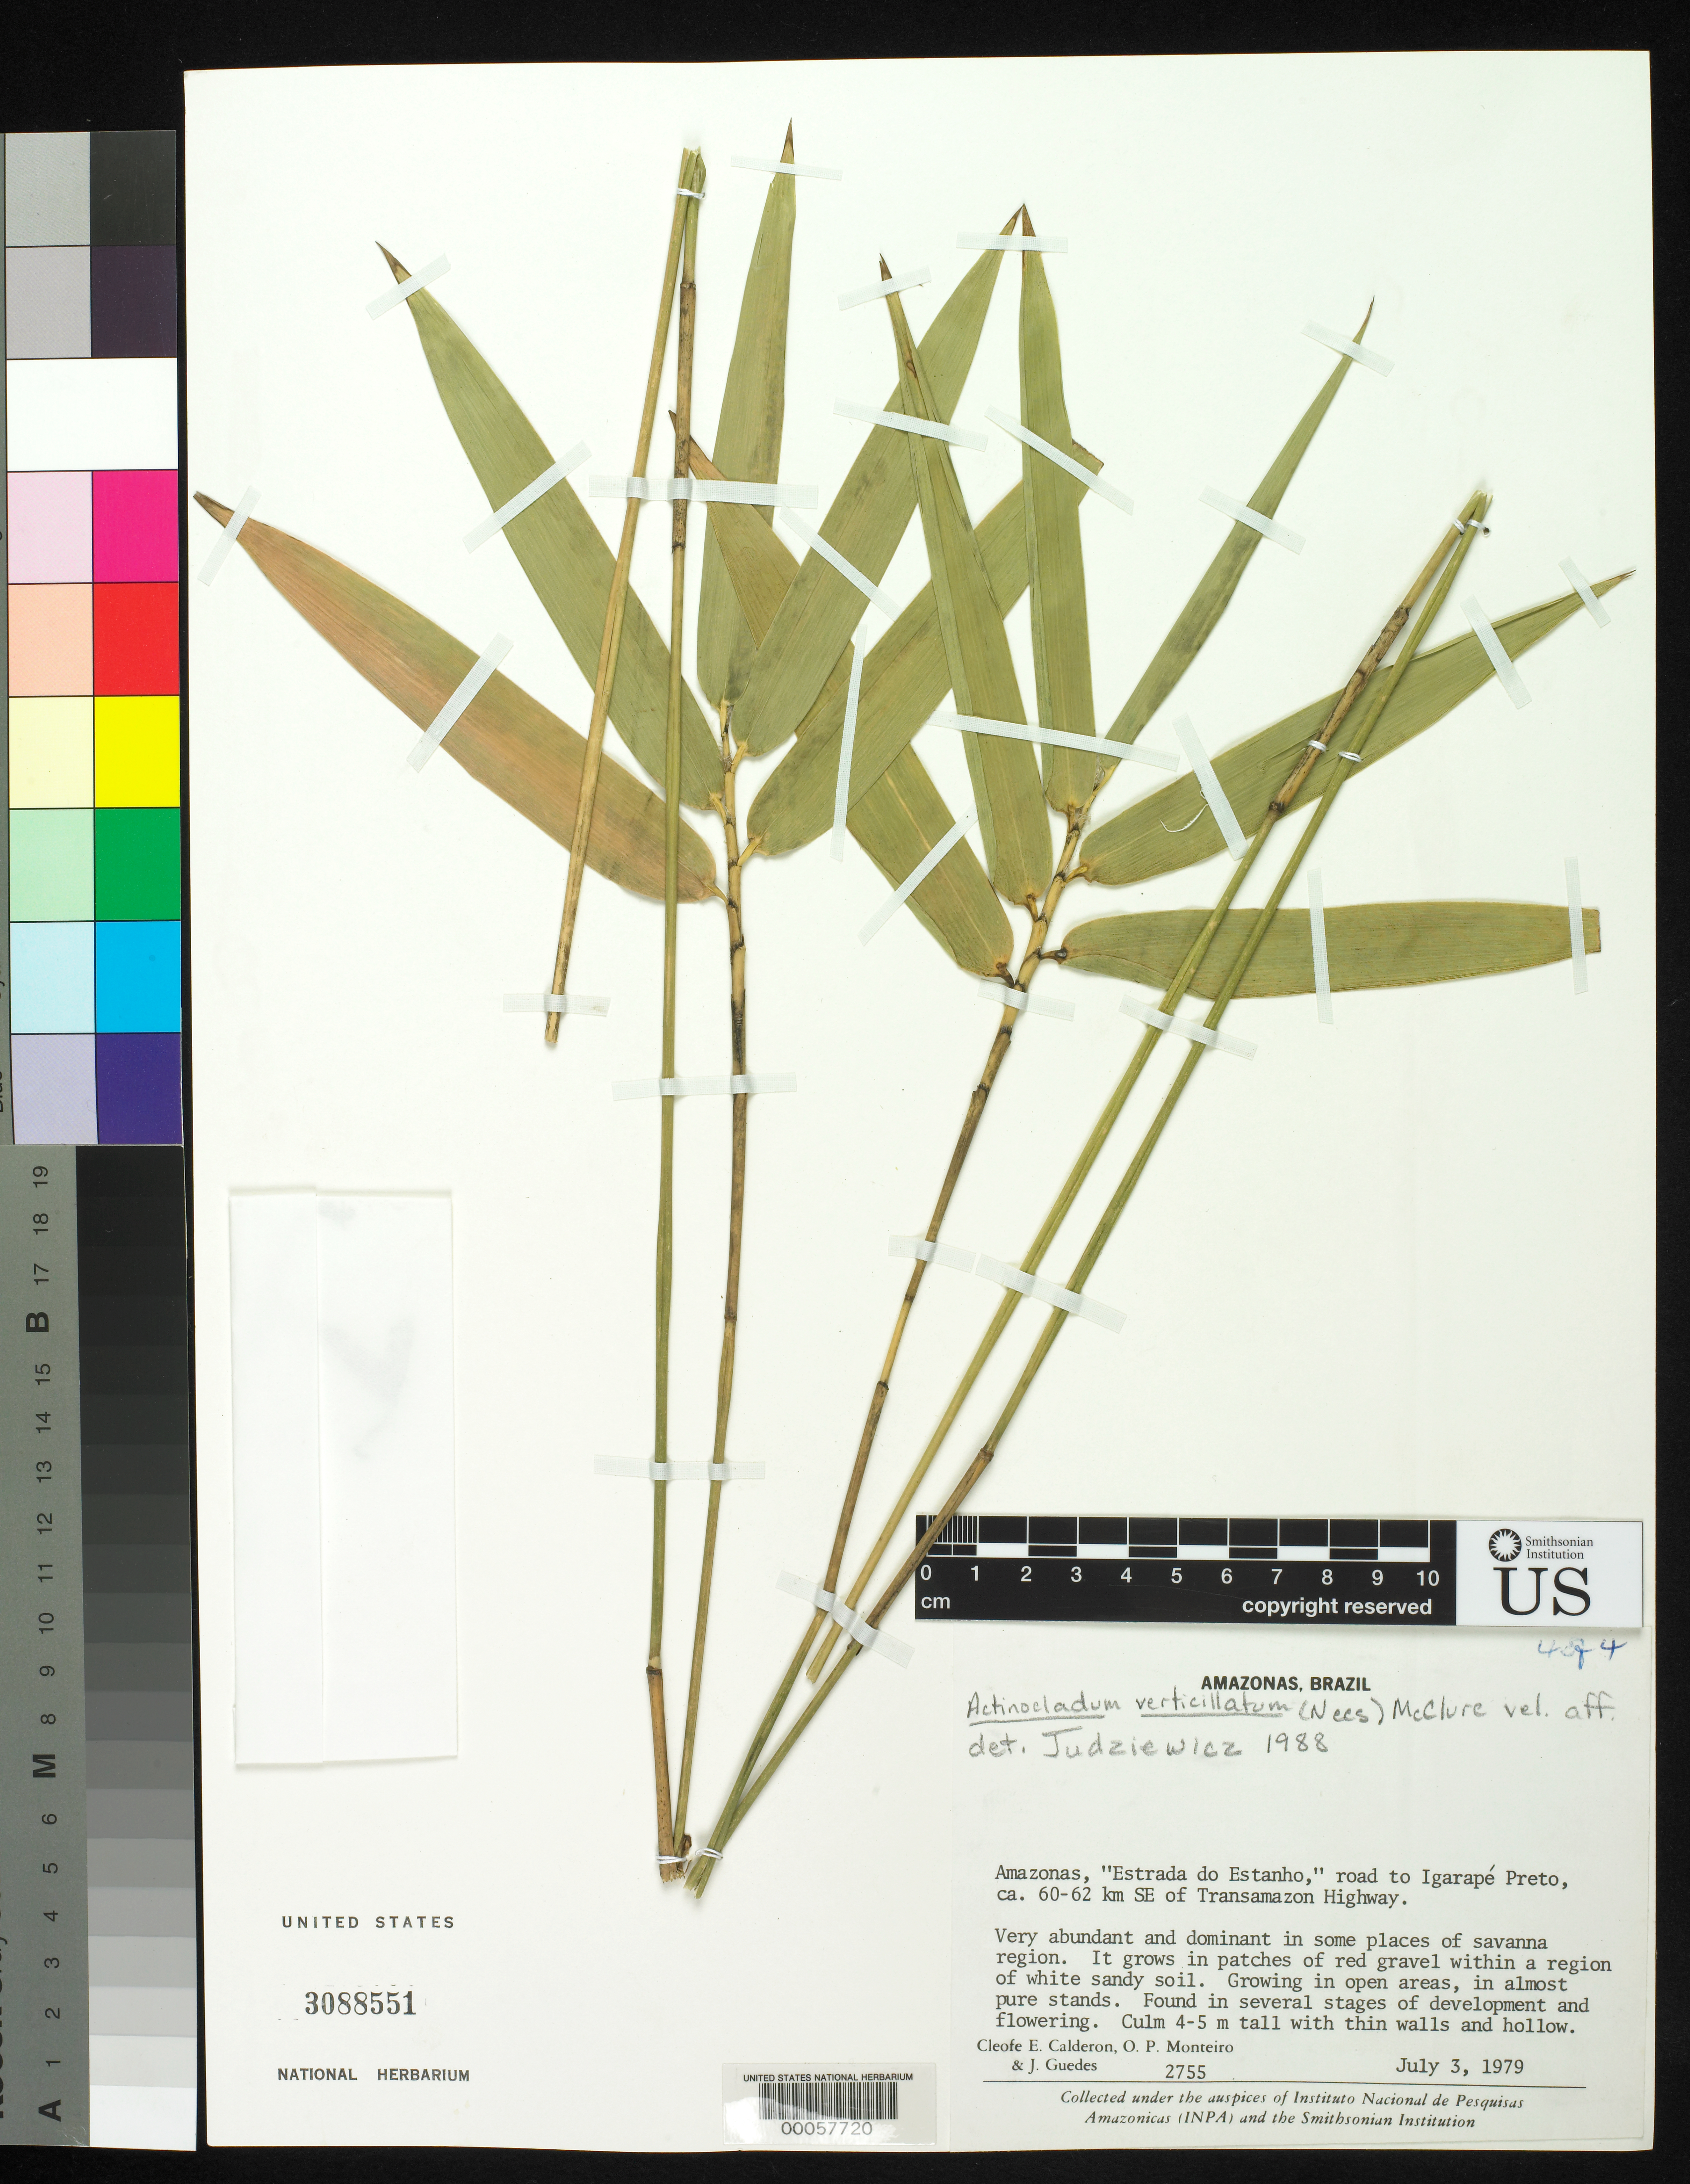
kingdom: Plantae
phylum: Tracheophyta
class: Liliopsida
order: Poales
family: Poaceae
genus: Actinocladum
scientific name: Actinocladum verticillatum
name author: (Nees) McClure ex Soderstr.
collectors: C. E. Calderón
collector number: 2755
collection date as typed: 03 Jul 1979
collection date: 1979-07-03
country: Brazil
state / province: Amazonas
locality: "estrada do estanho," road to igarape preto, 60-62 km se of transamazon hwy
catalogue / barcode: US 3088551